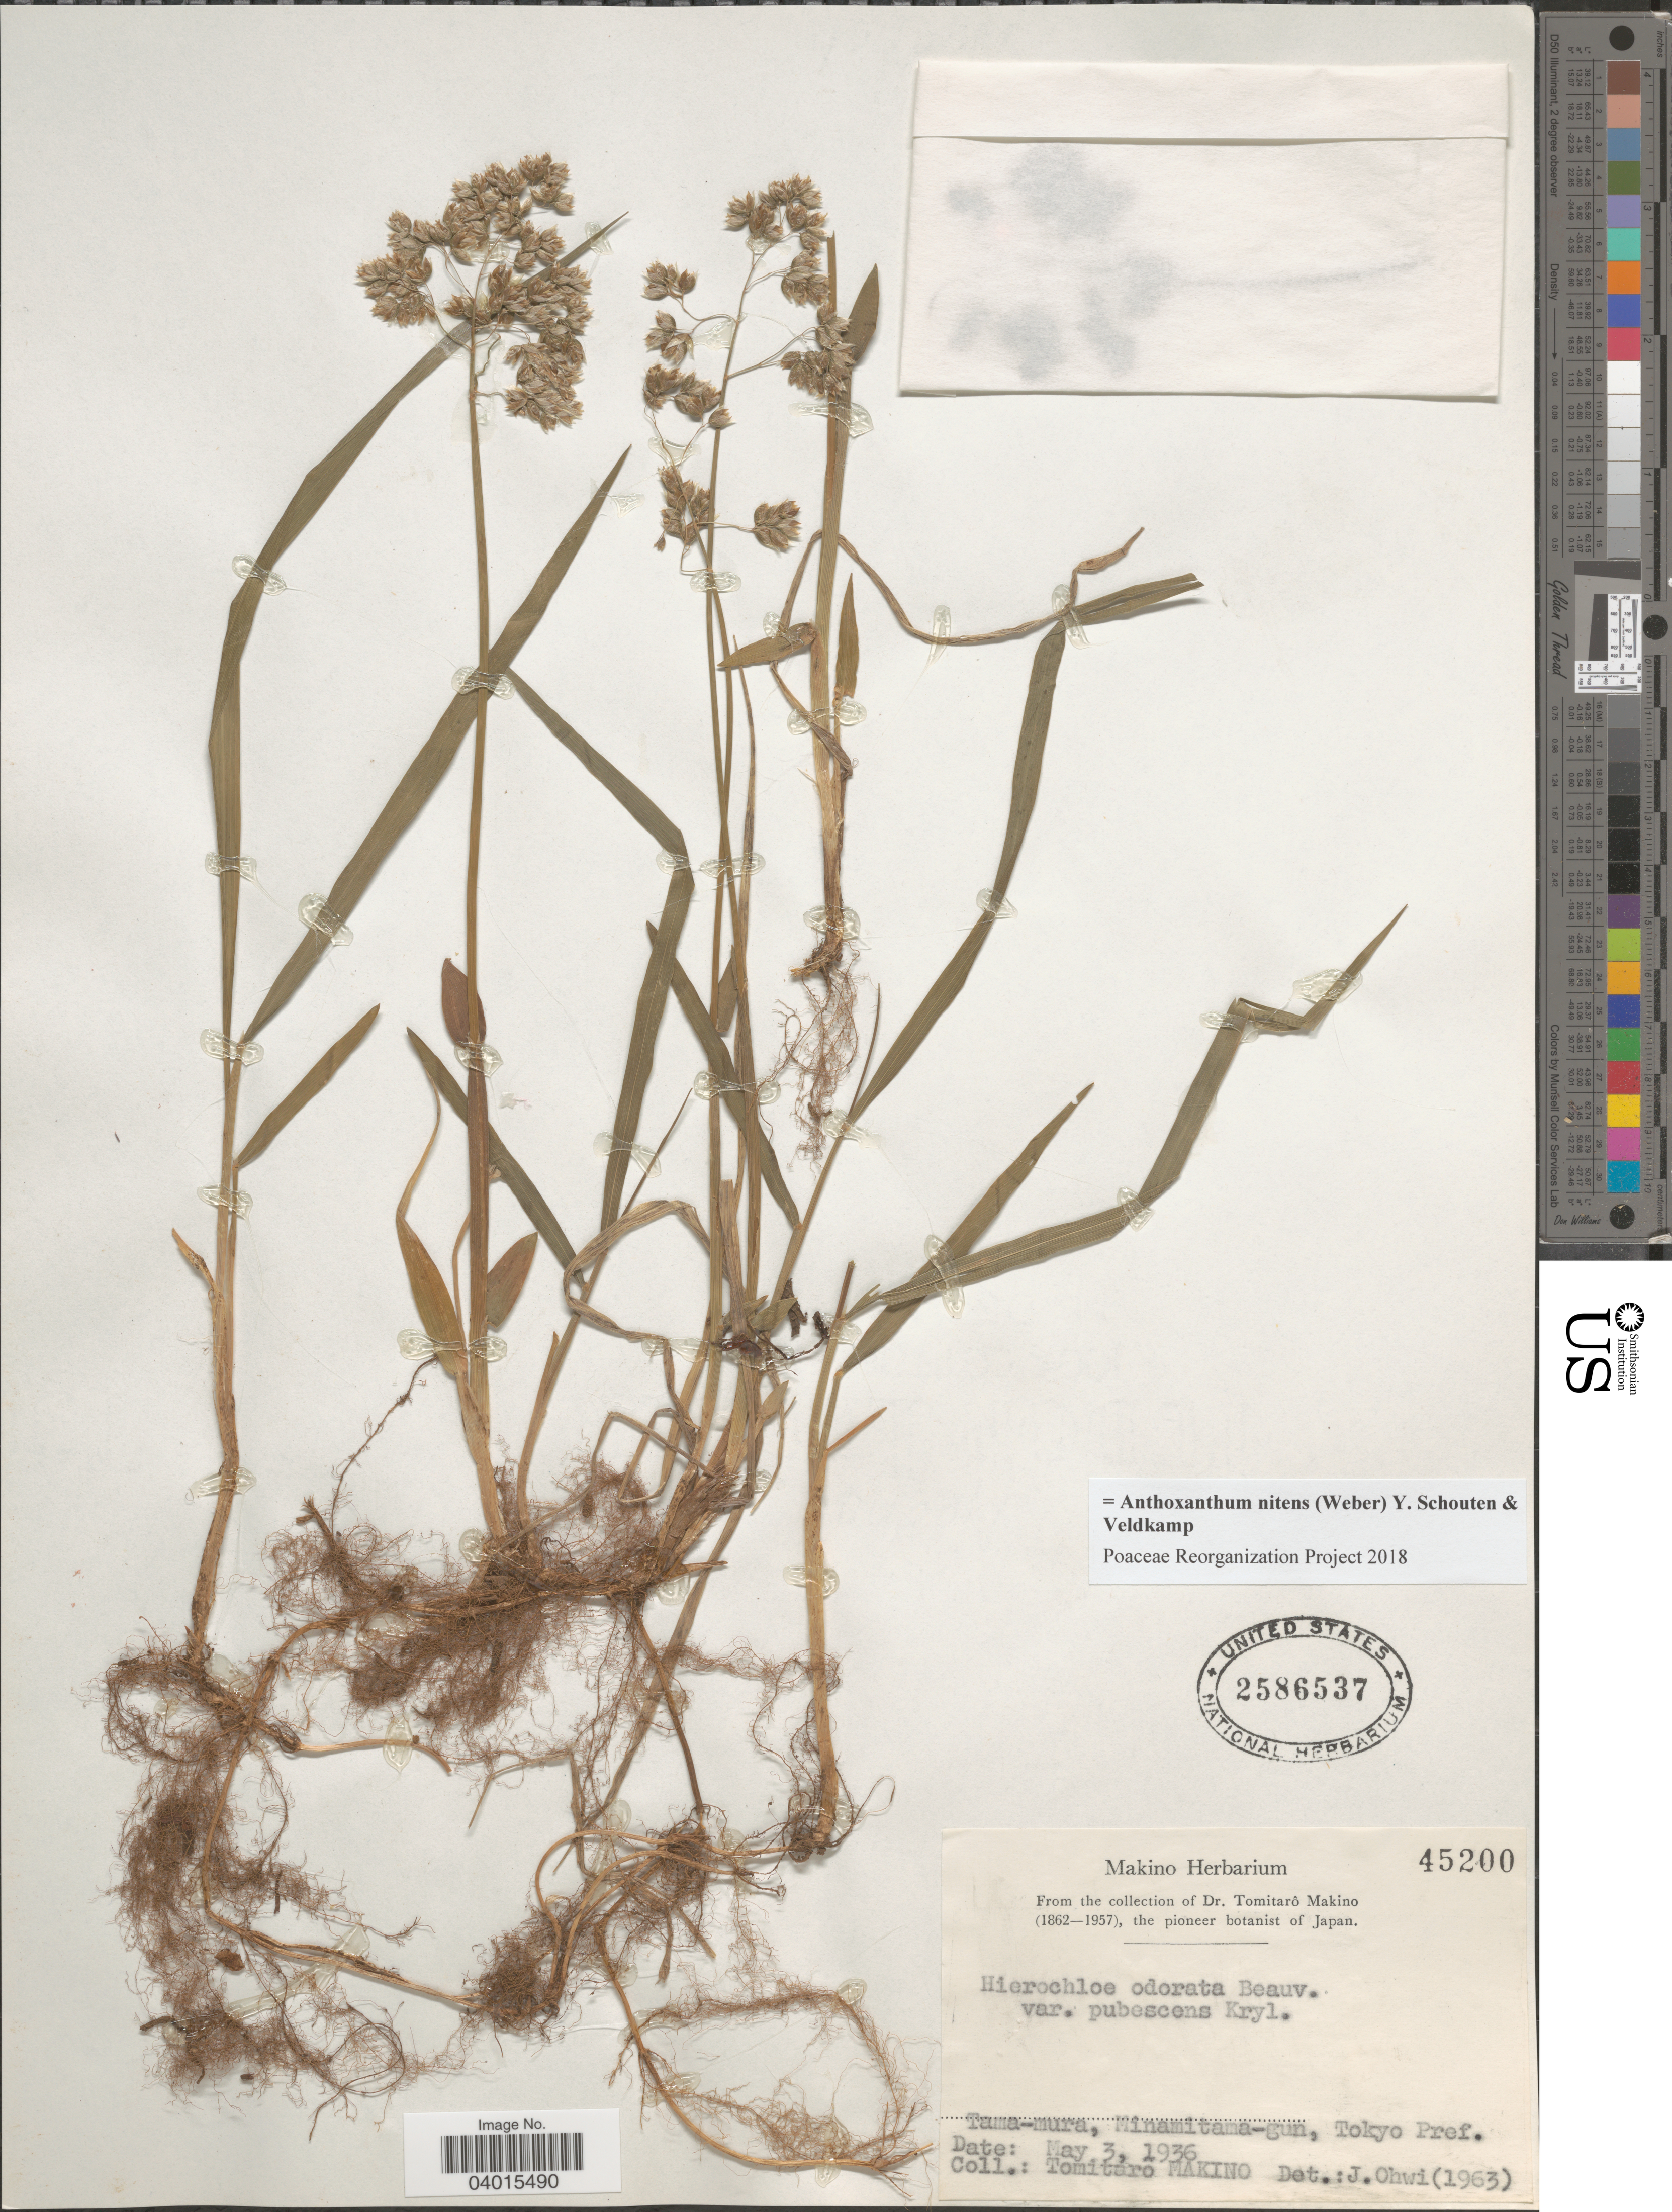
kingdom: Plantae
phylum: Tracheophyta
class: Liliopsida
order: Poales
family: Poaceae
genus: Anthoxanthum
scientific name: Anthoxanthum nitens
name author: (G.H. Weber) R.T.A. Schouten & Veldkamp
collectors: T. Makino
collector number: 45200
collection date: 1936-05-03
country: Japan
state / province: Tokyo, Federal City of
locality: Tama-mura, Minamitama-gun, Tokyo Pref.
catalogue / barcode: US 2586537